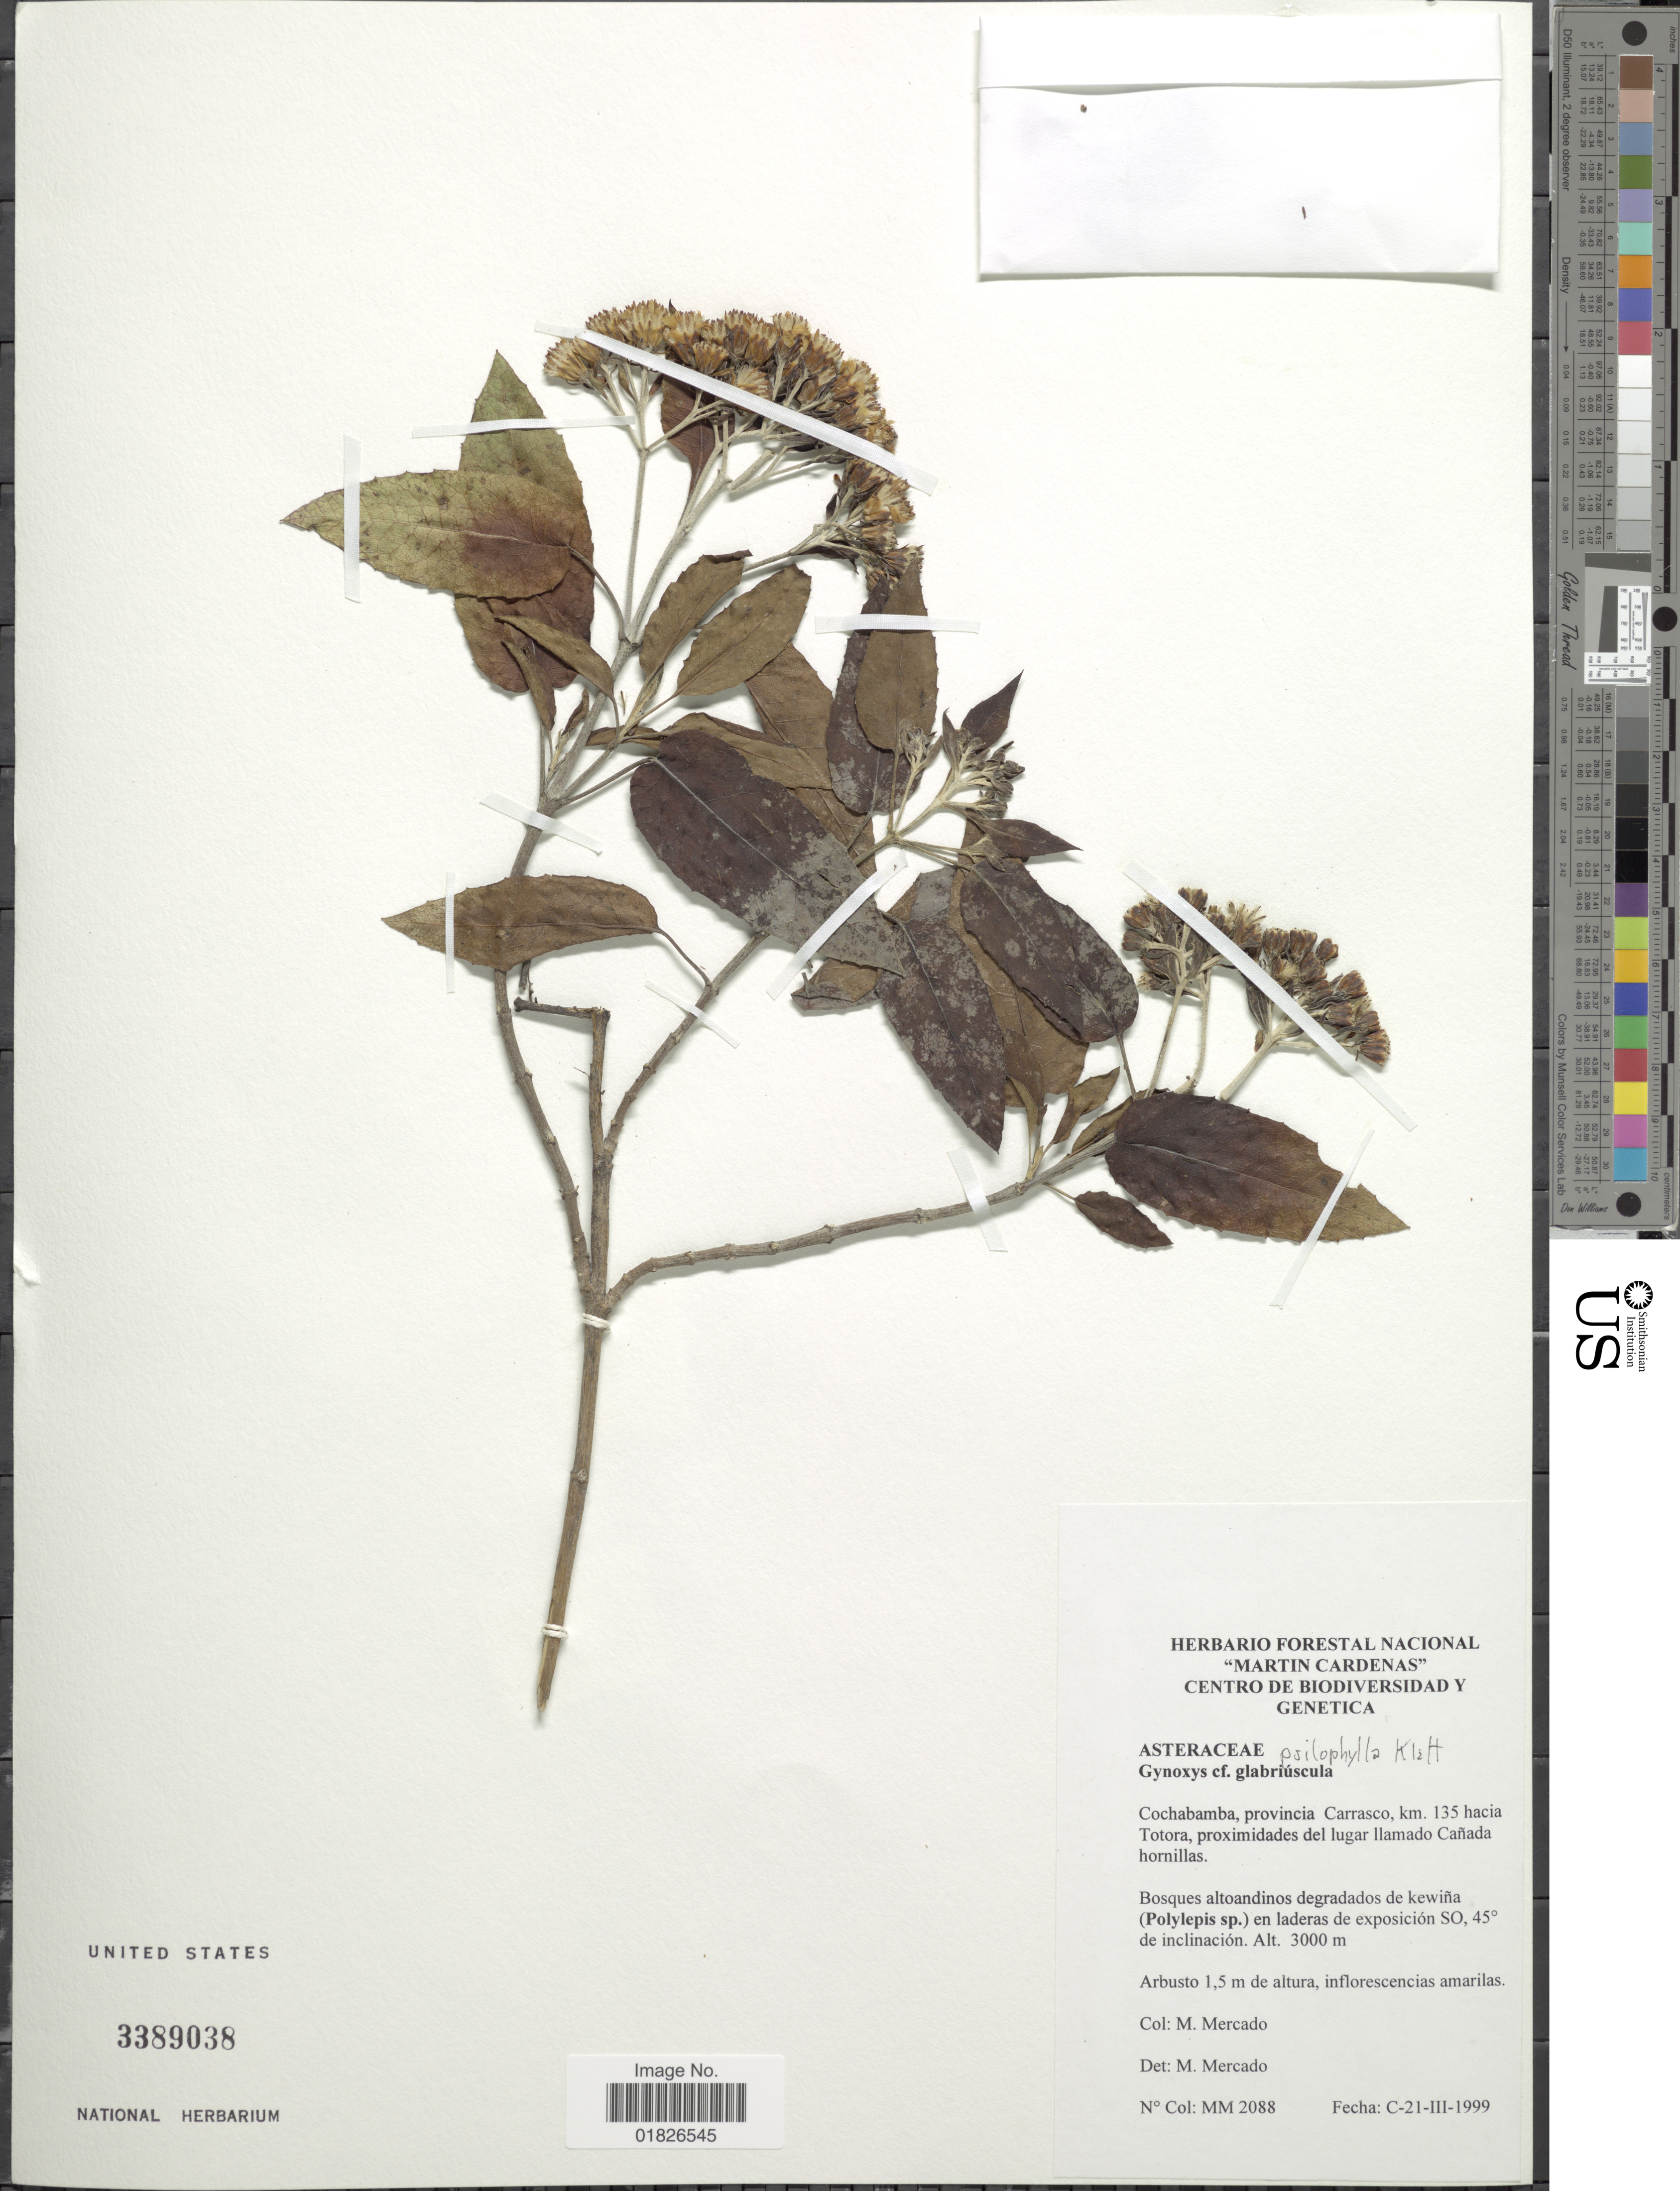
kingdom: Plantae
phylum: Tracheophyta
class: Magnoliopsida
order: Asterales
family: Asteraceae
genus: Gynoxys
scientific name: Gynoxys psilophylla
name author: Klatt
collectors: M. Mercado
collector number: MM2088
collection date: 1999-03-21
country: Bolivia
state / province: Cochabamba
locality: Provincia Carrasco, km 135 hacia Totora, proximidades del lugar llamado Canada hornillas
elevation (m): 3000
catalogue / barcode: US 3389038